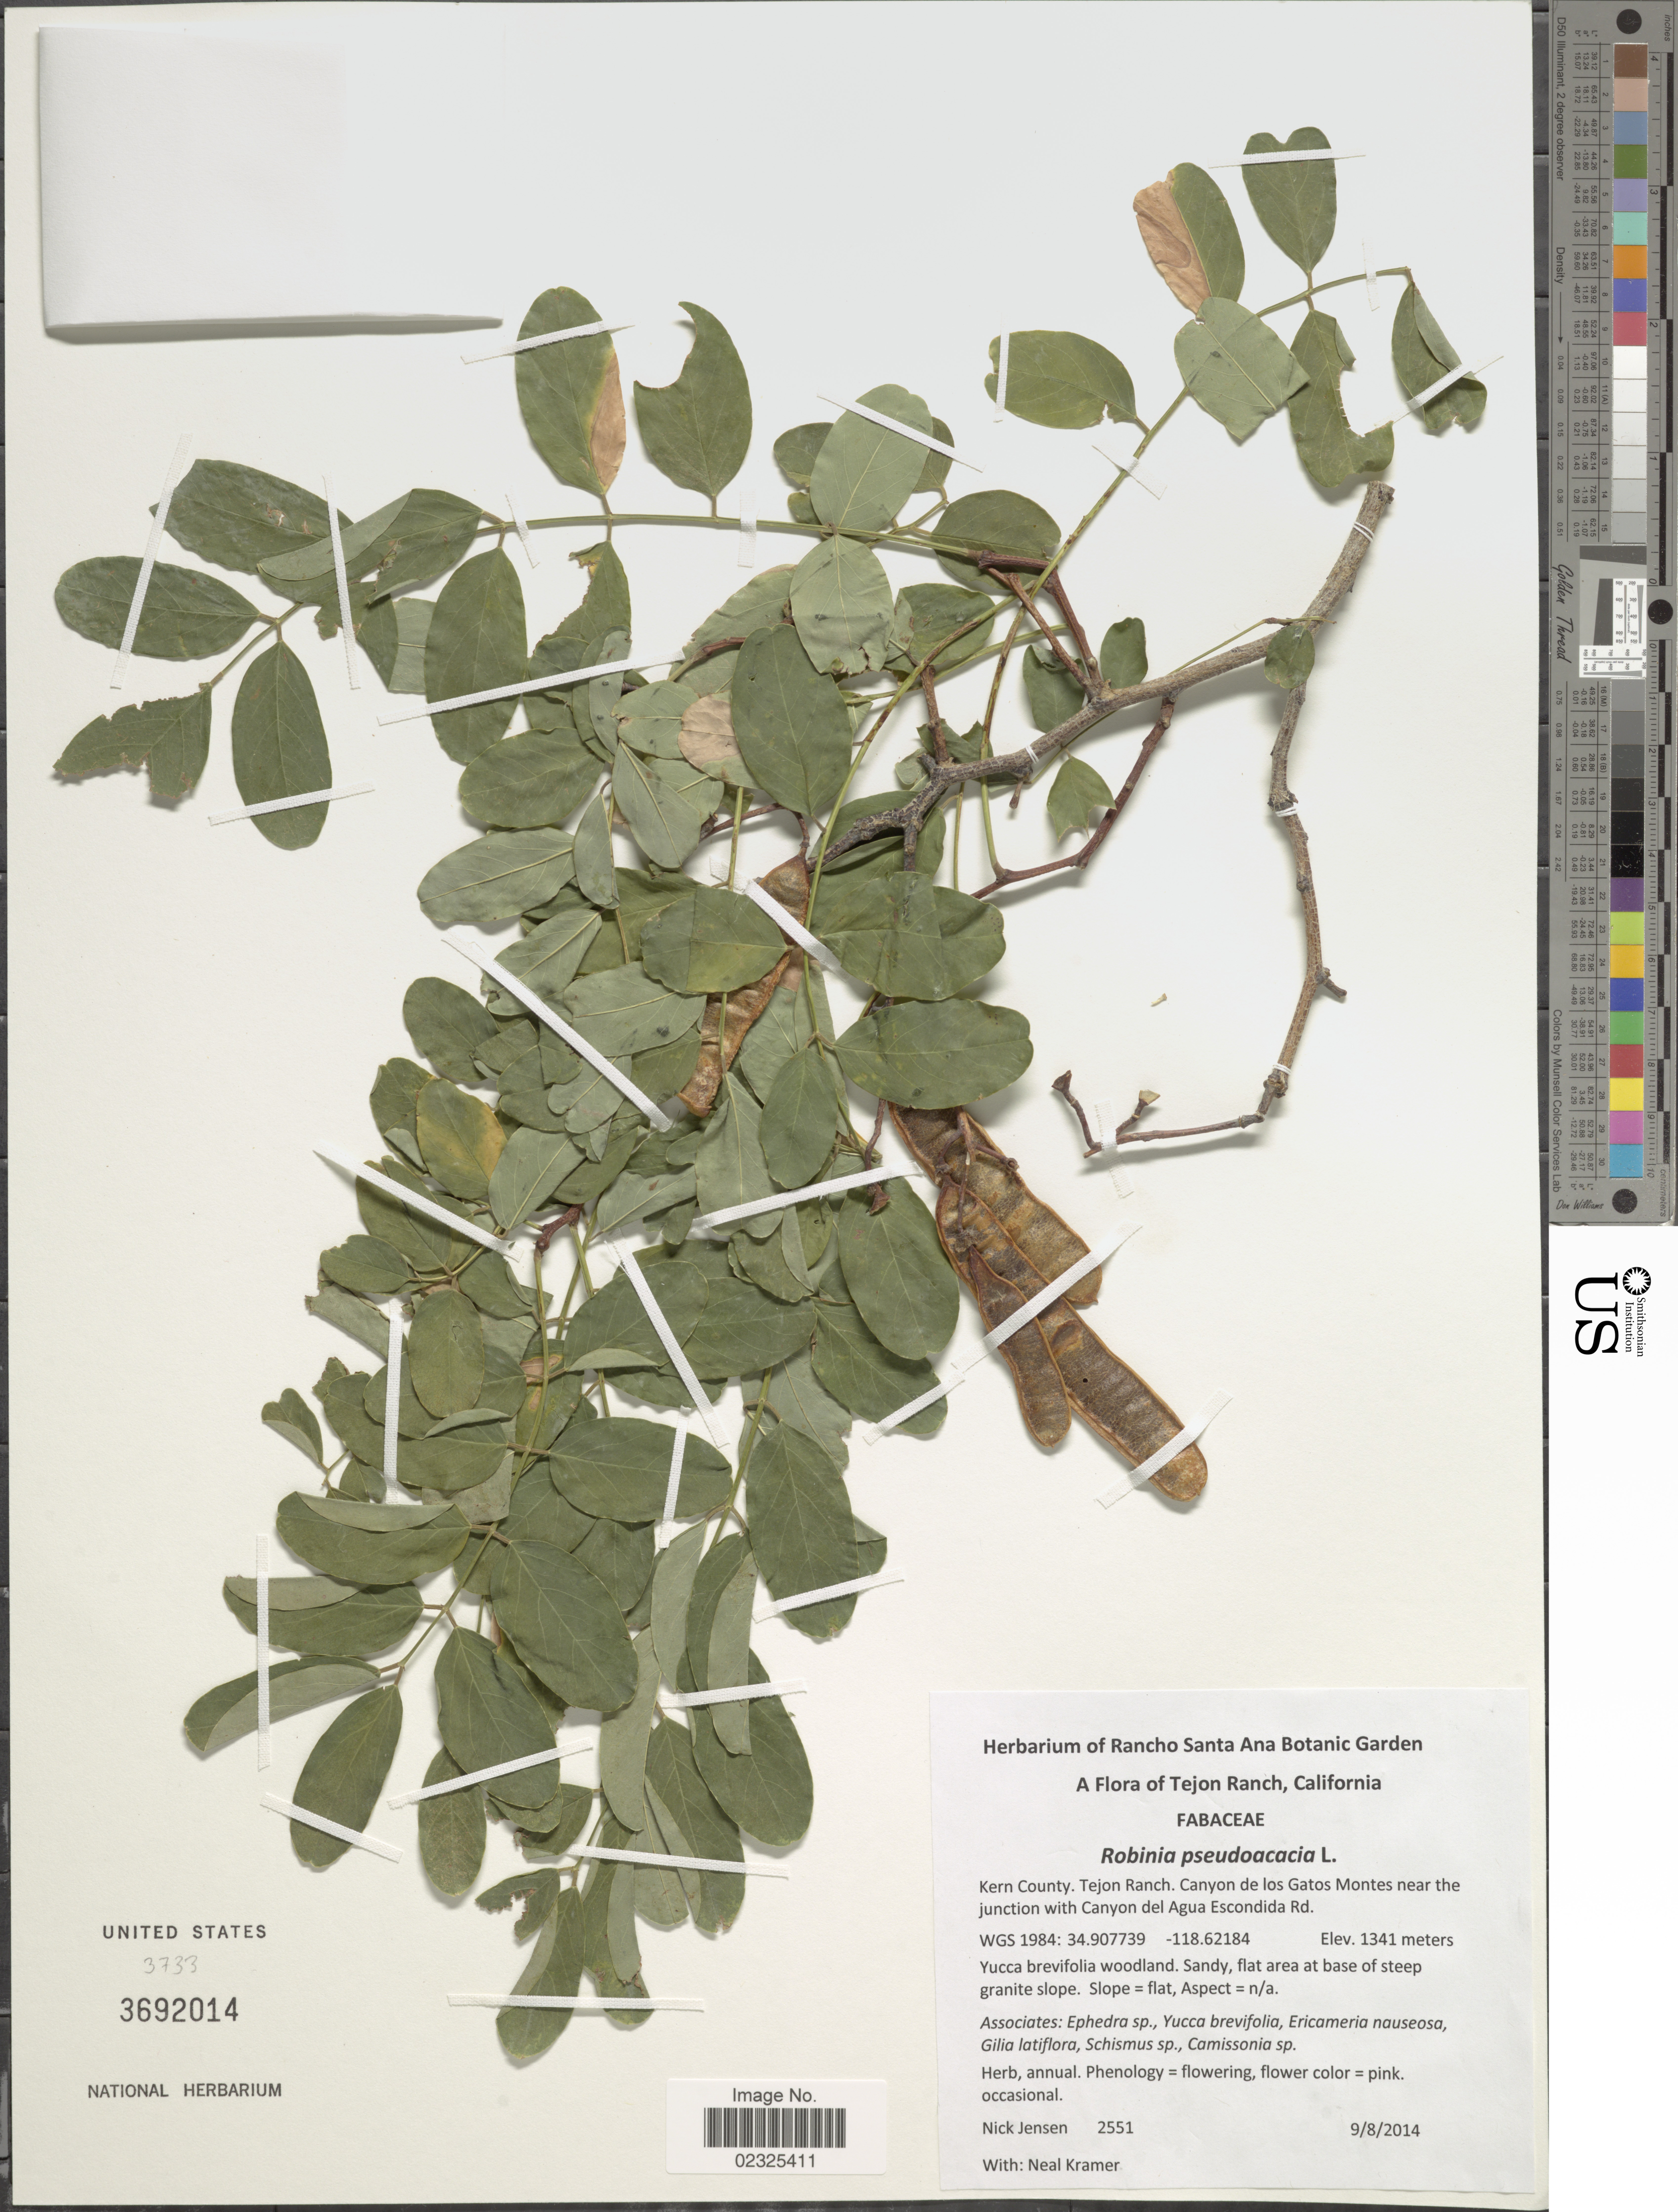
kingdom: Plantae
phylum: Tracheophyta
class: Magnoliopsida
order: Fabales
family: Fabaceae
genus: Robinia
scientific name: Robinia pseudoacacia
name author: L.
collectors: N. Jensen & N. P. Kramer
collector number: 2551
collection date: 2014-09-08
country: United States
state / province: California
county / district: Kern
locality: Kern County, Tejon Ranch, Canyon de los Gatos Montes near the junction with Canyon del Agua Escondida Rd.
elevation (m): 1341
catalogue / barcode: US 3692014